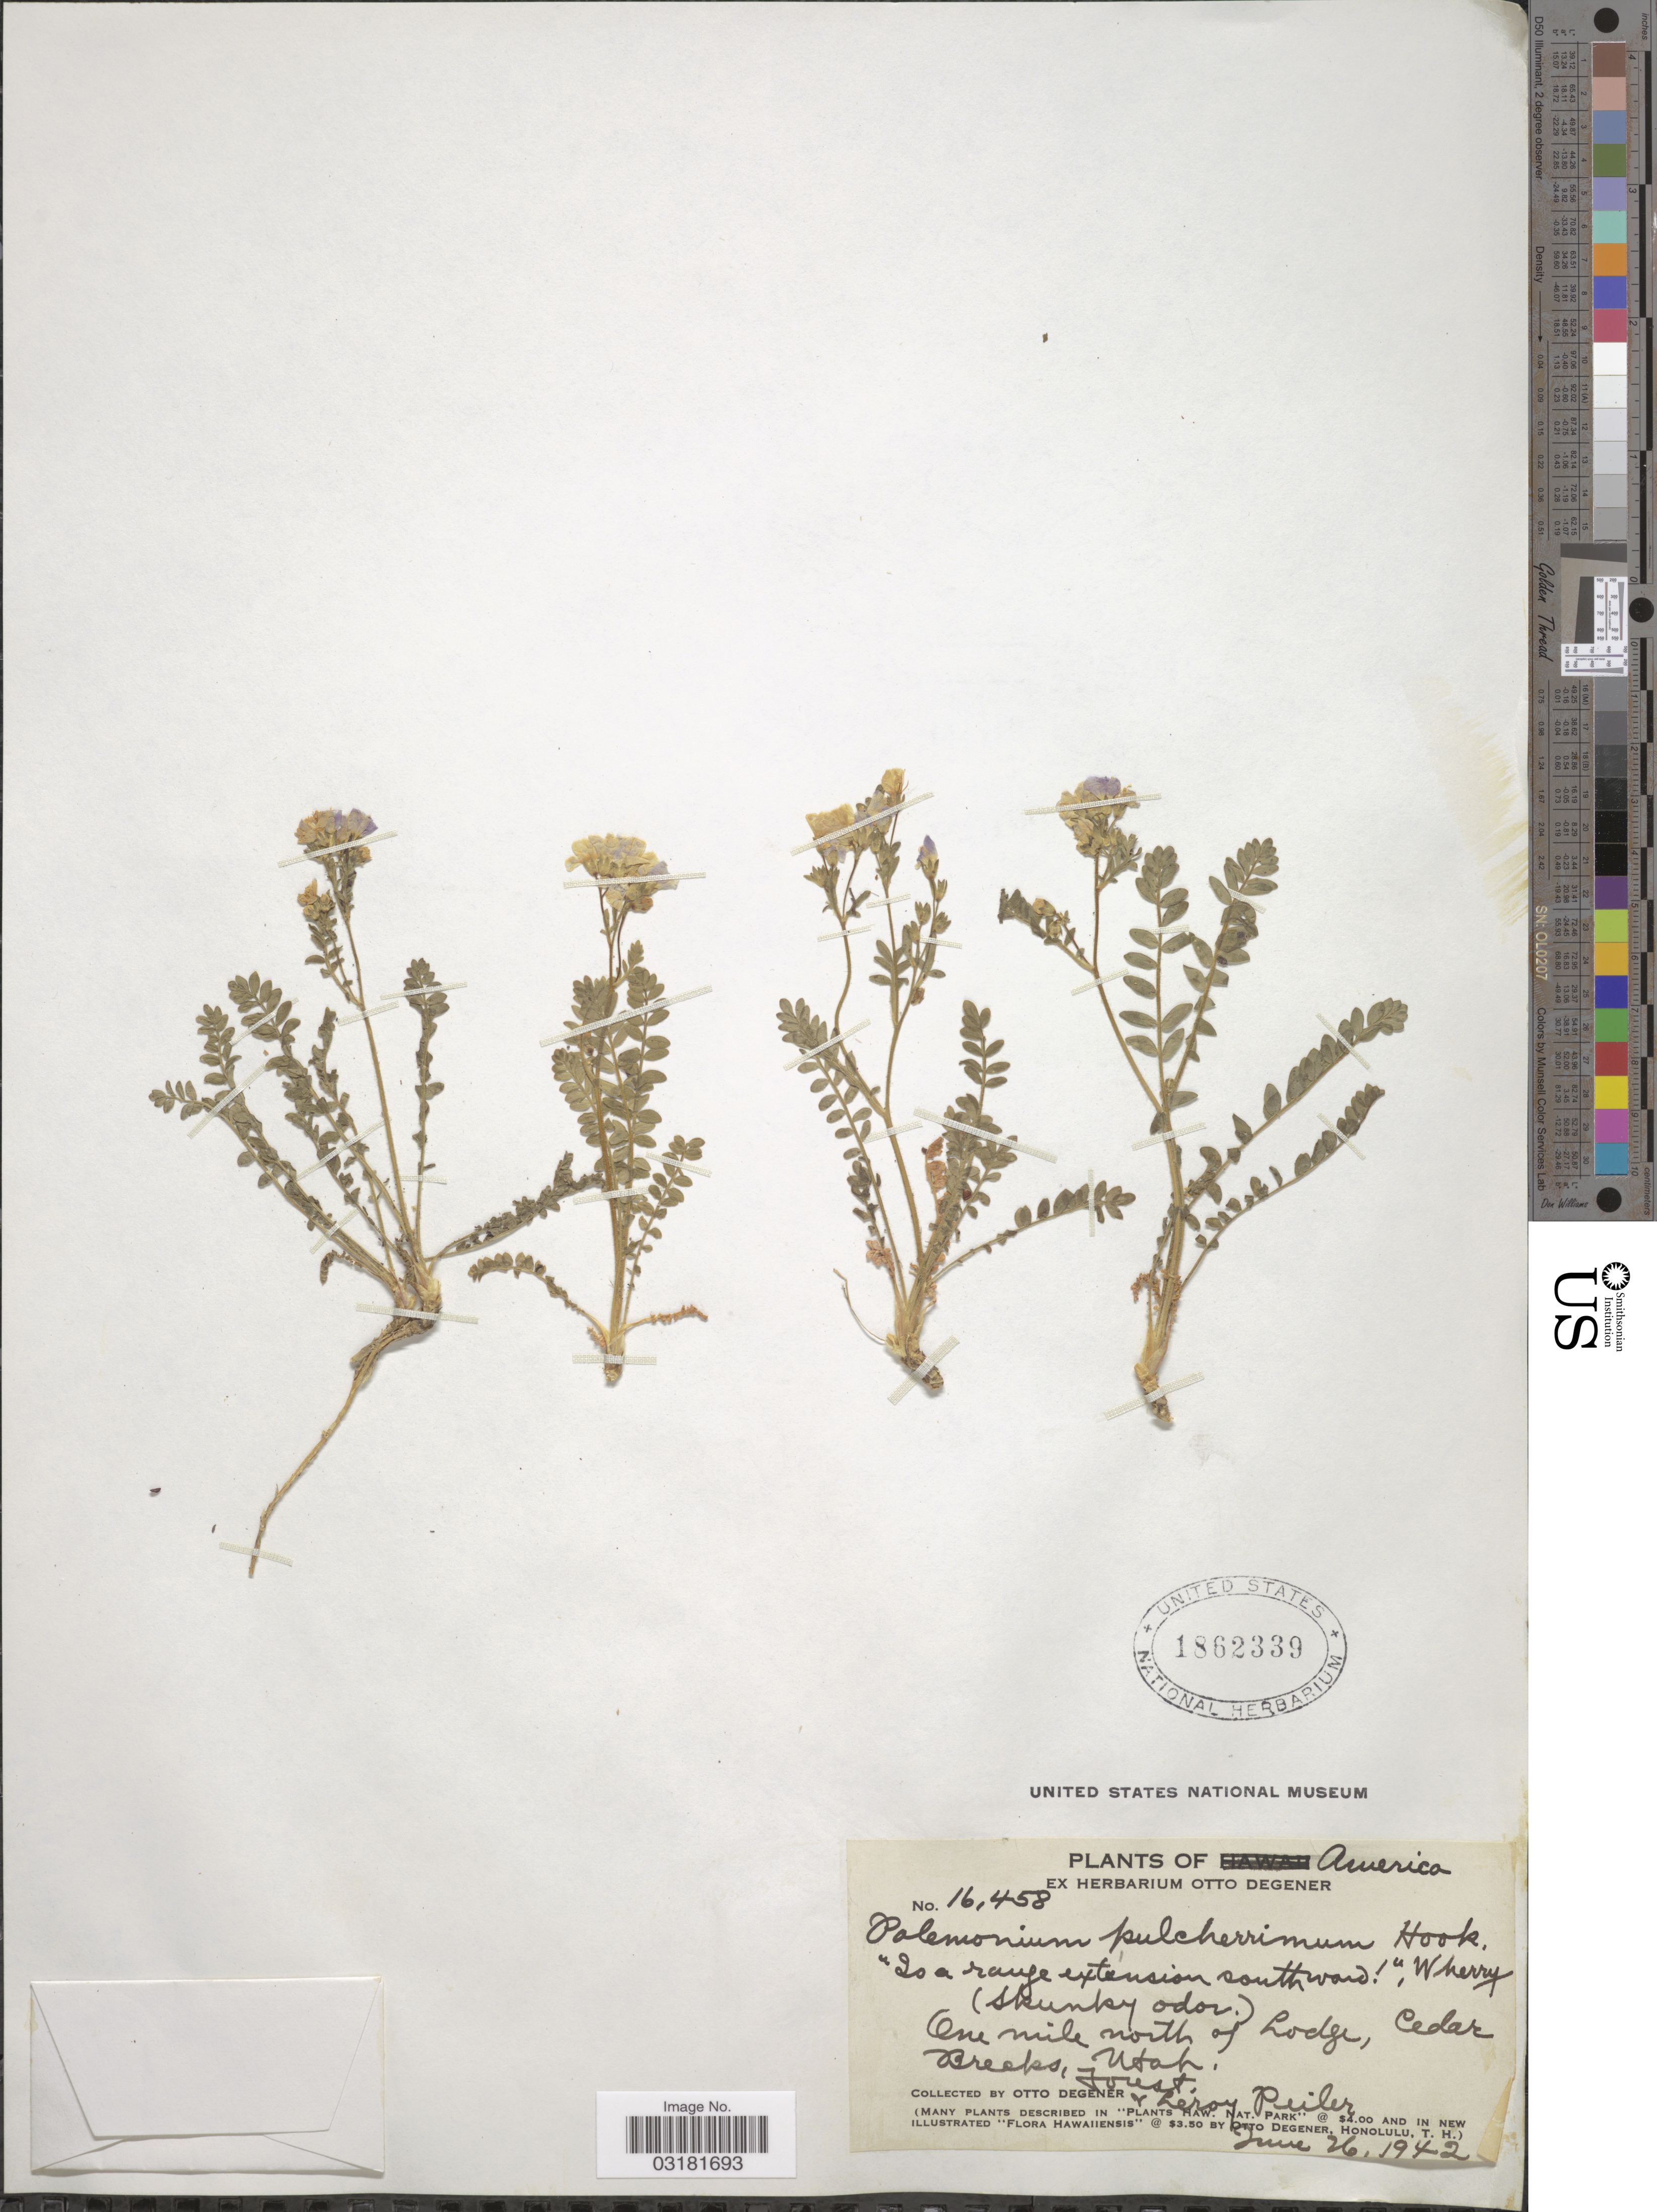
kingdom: Plantae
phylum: Tracheophyta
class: Magnoliopsida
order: Ericales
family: Polemoniaceae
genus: Polemonium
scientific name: Polemonium pulcherrimum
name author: Hook.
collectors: O. Degener, -. Forest & L. Peiler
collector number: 16458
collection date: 1942-06-26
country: United States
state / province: Utah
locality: One mile north of Lodge, Cedar Creeks.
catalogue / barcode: US 1862339